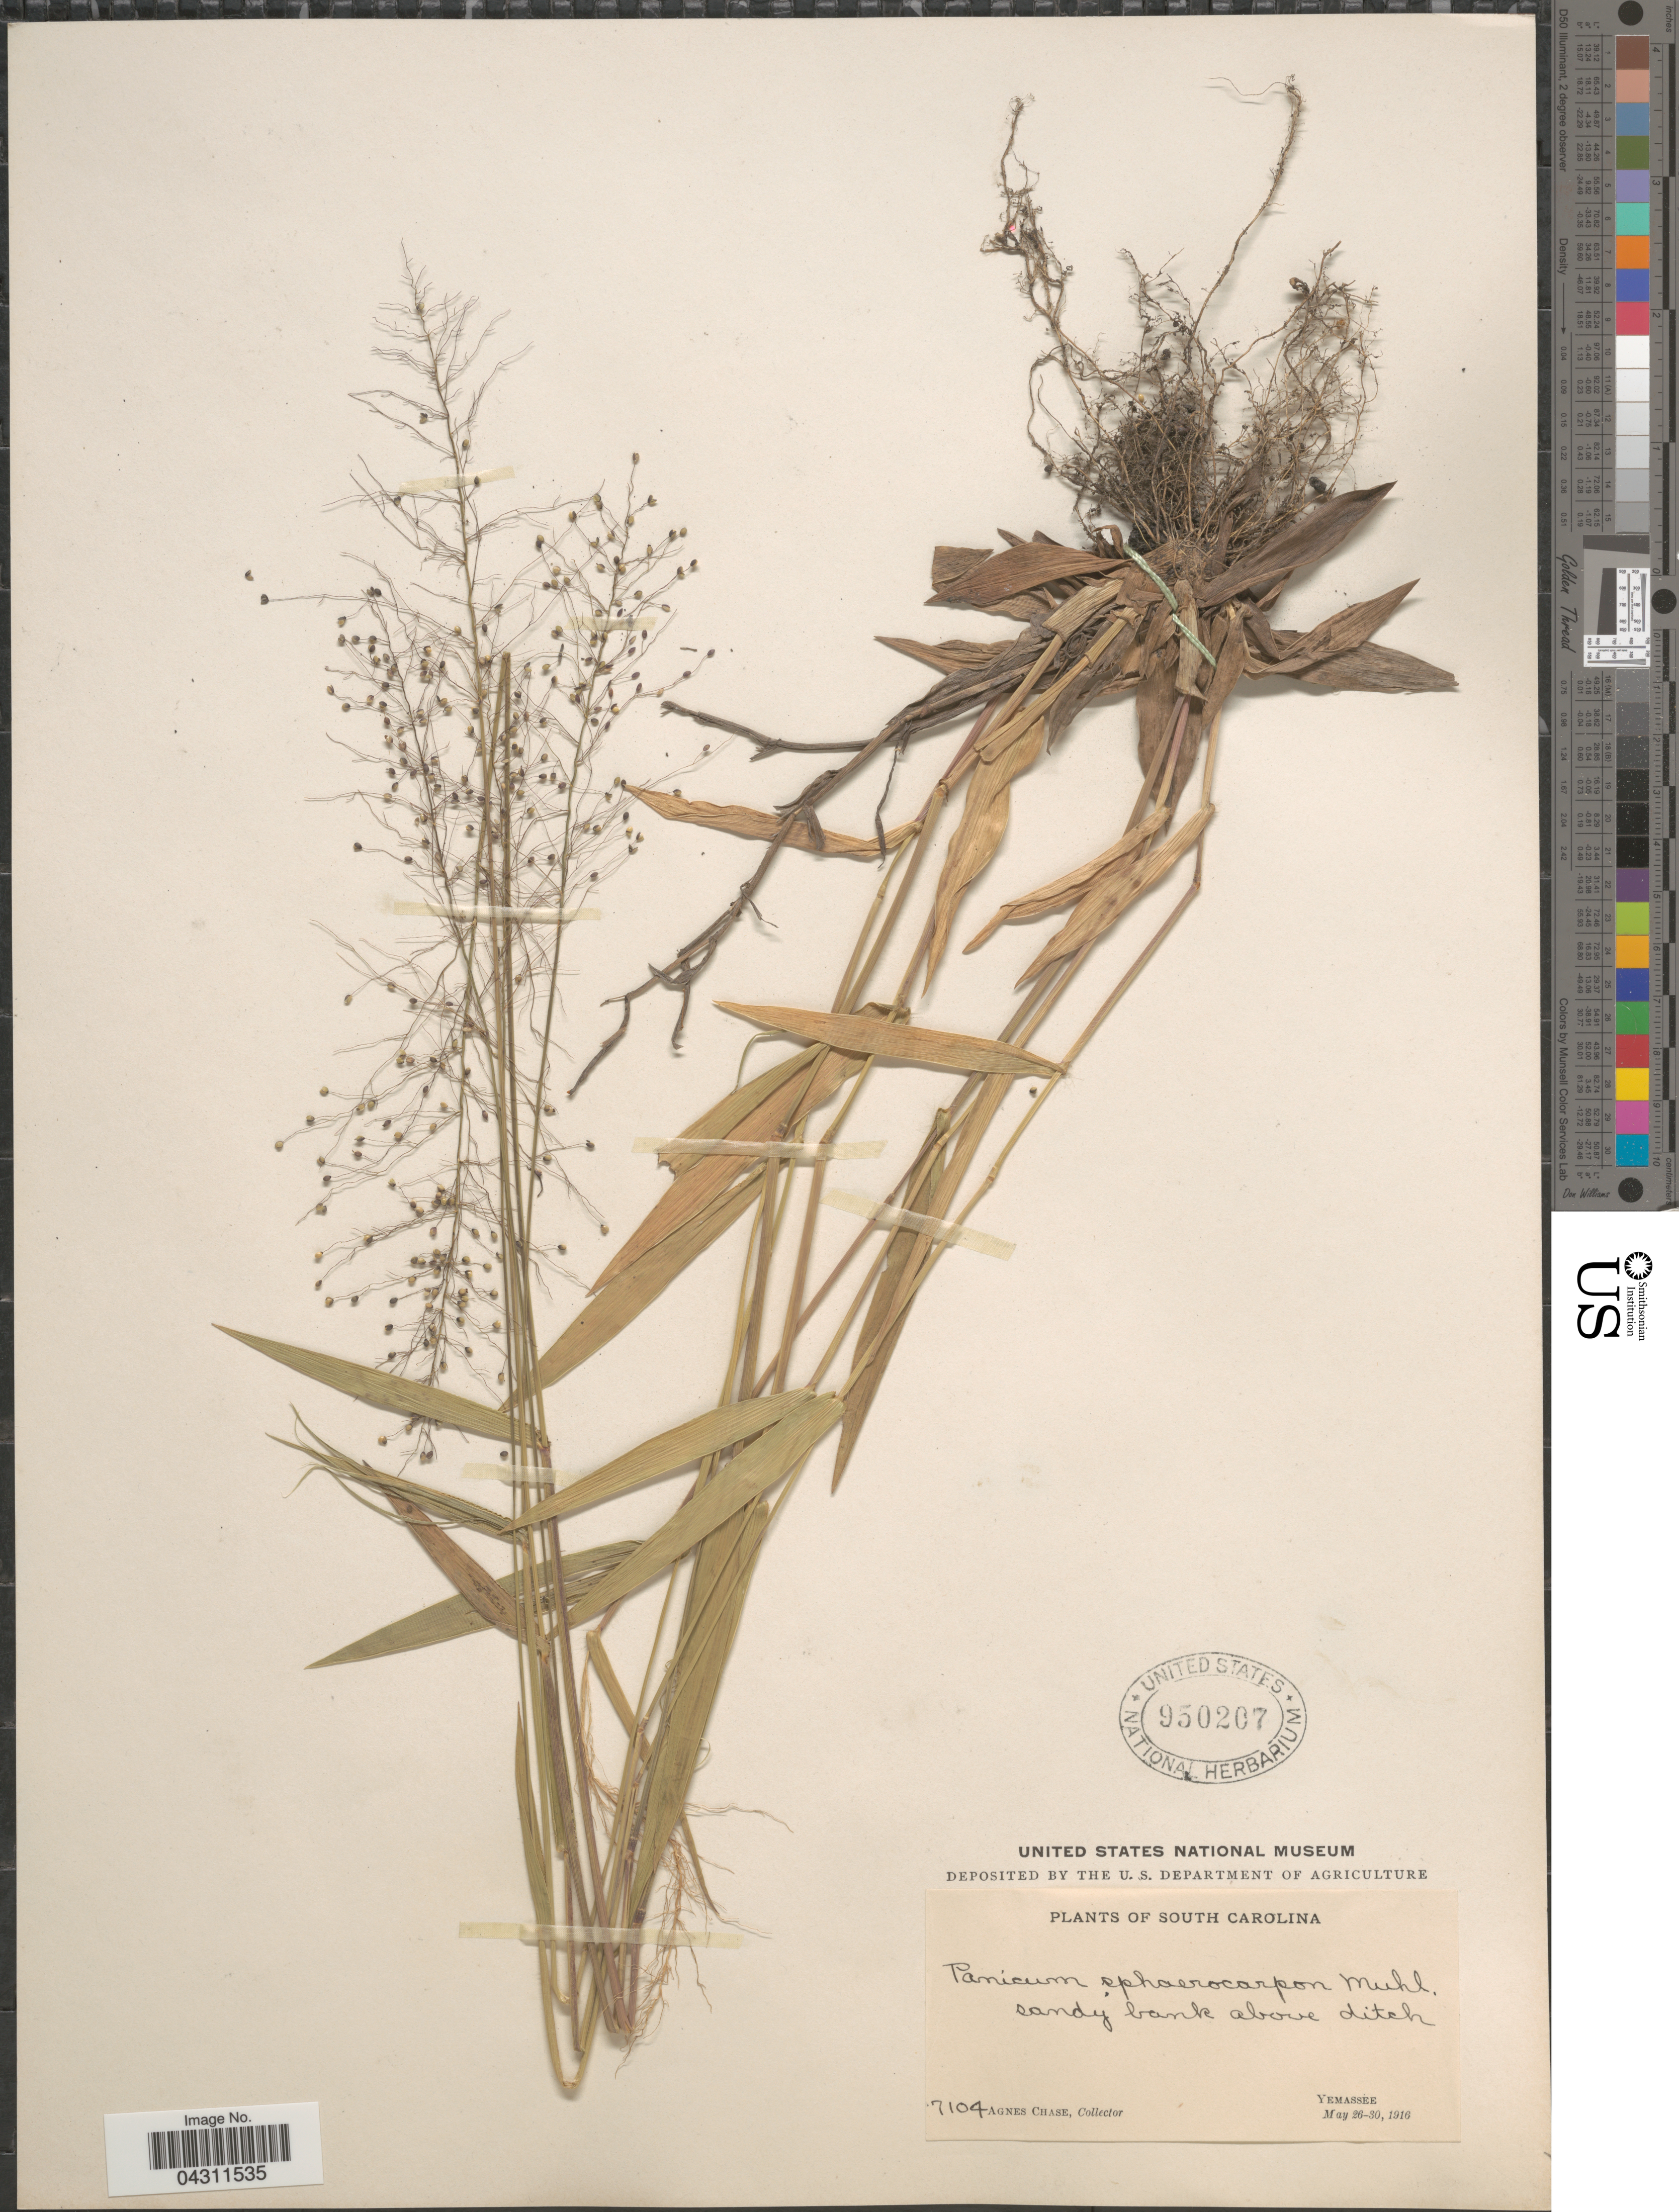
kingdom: Plantae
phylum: Tracheophyta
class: Liliopsida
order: Poales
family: Poaceae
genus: Dichanthelium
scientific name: Dichanthelium sphaerocarpon var. sphaerocarpon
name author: (Elliott) Gould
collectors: A. Chase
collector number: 7104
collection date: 1916-05-26/1916-05-30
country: United States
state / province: South Carolina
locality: Sandy bank above ditch. Yemassee.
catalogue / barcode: US 950207